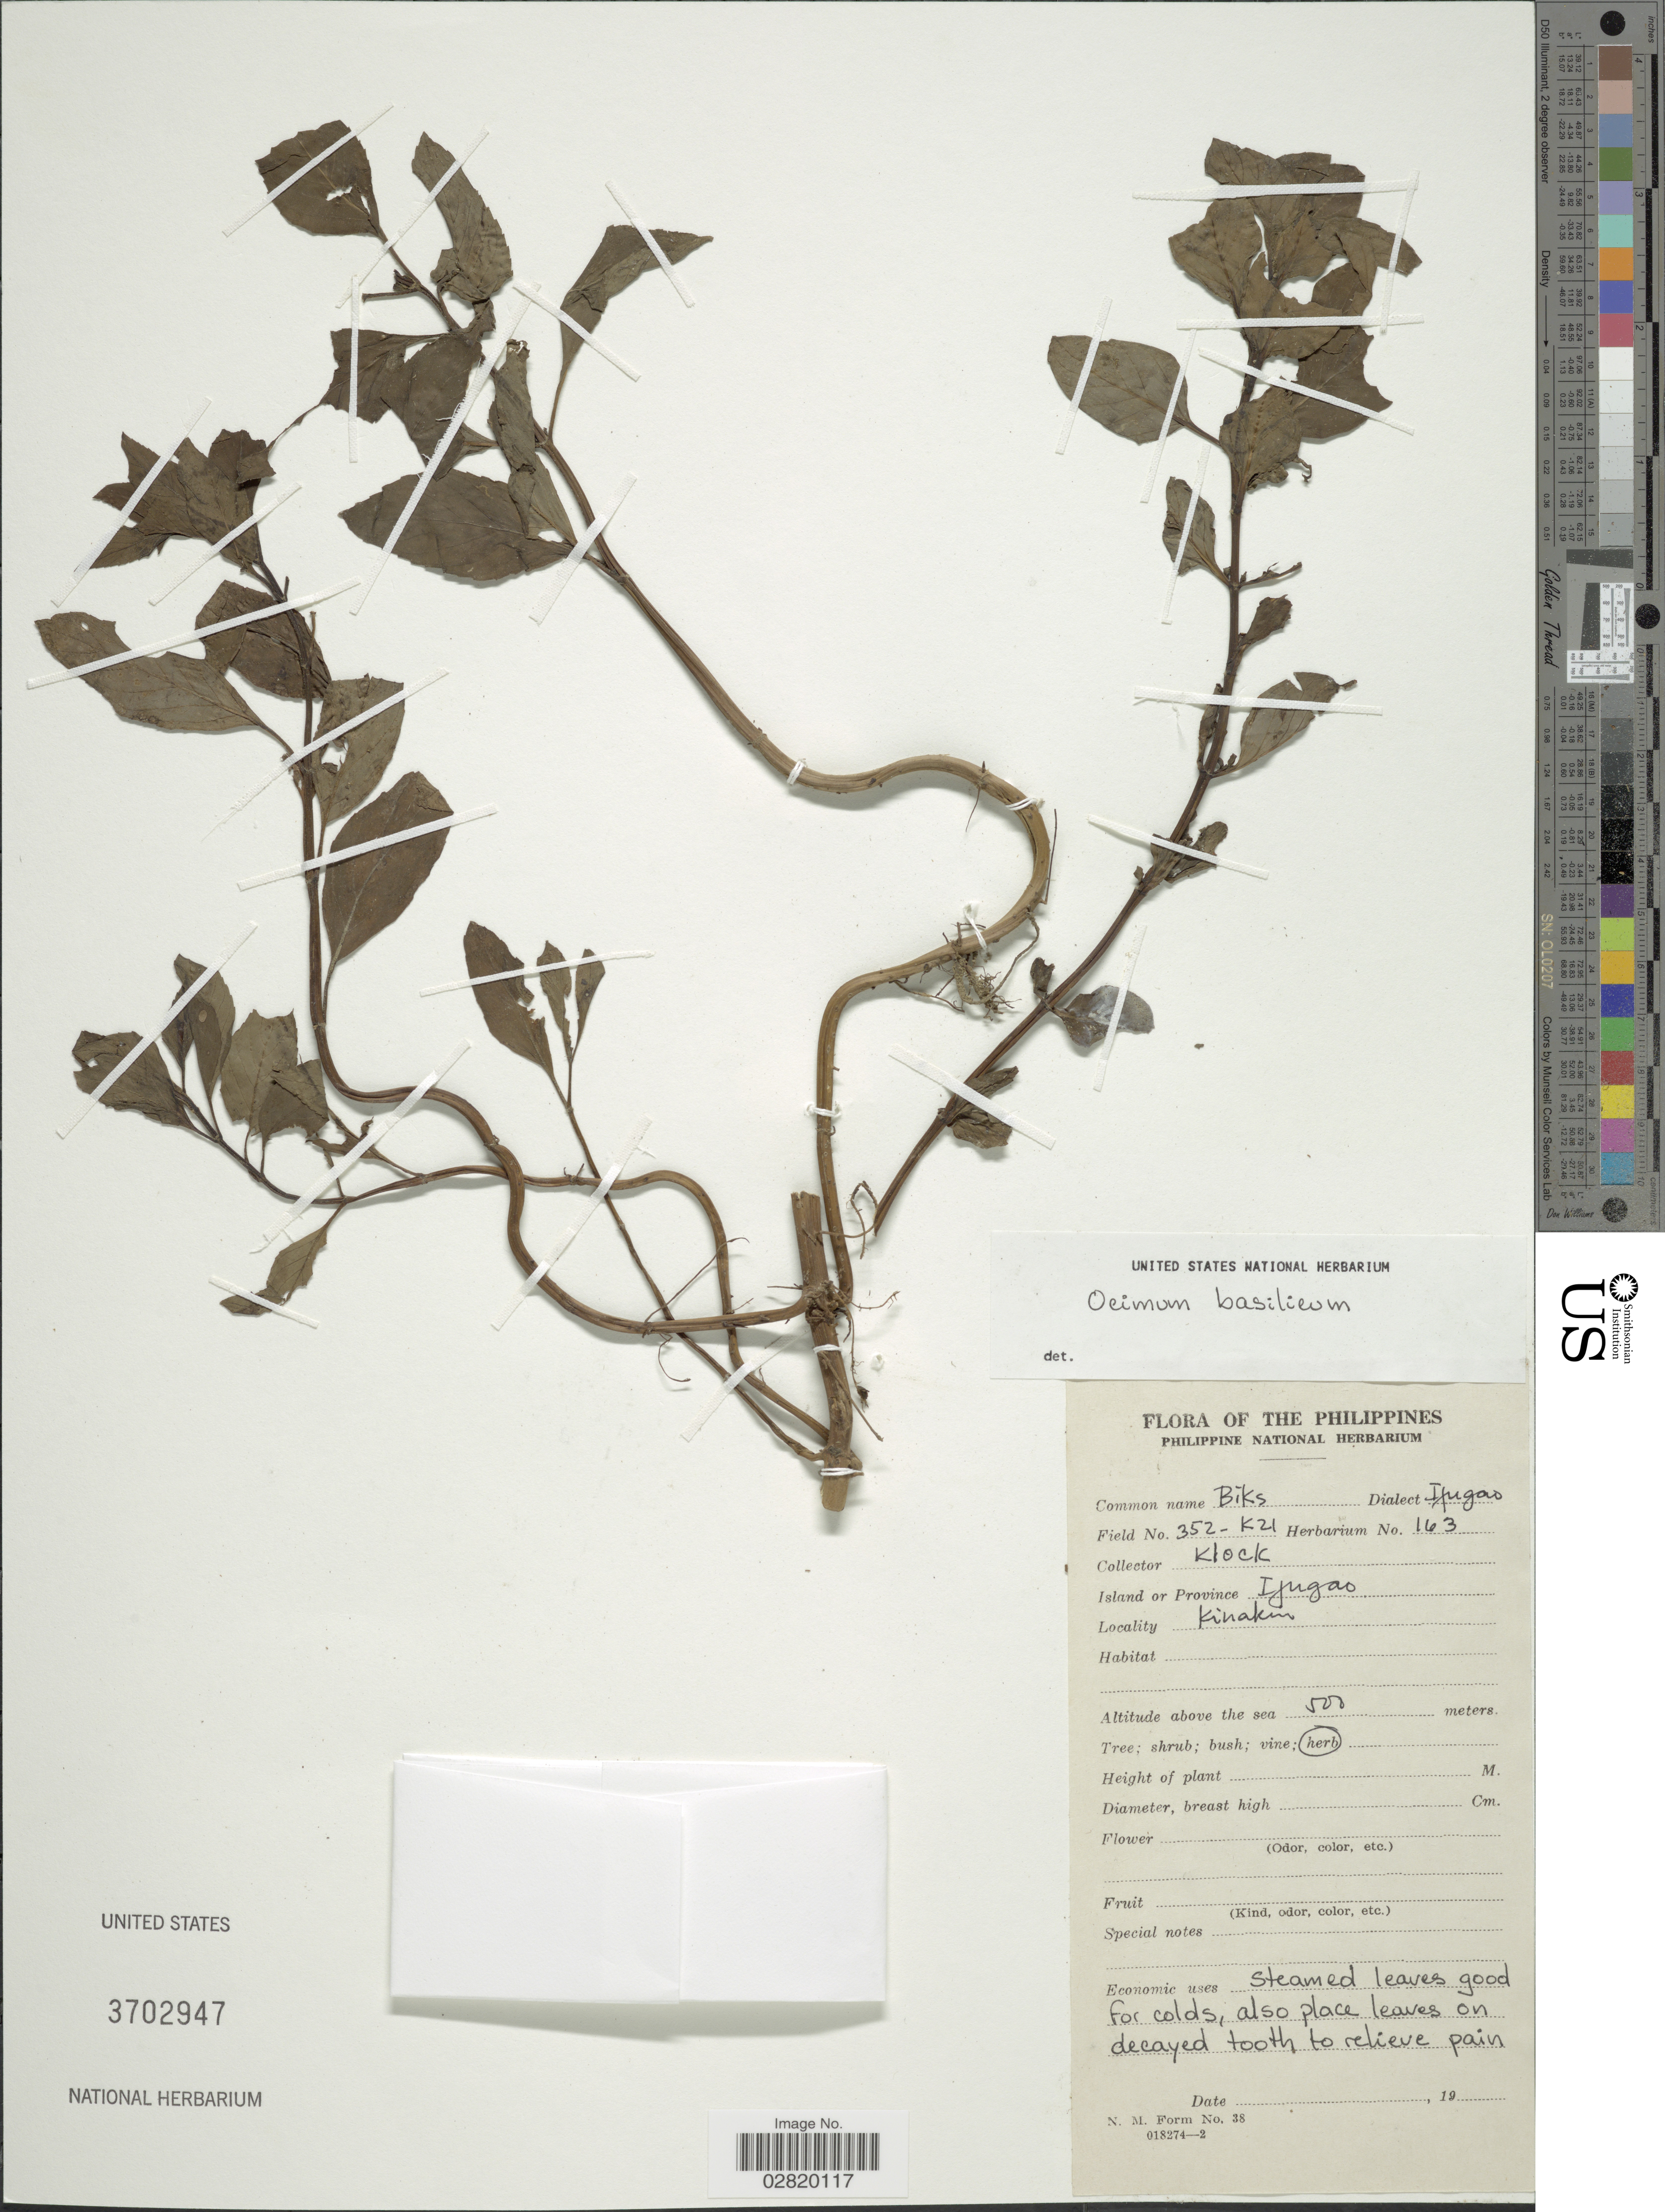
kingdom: Plantae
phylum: Tracheophyta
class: Magnoliopsida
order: Lamiales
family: Lamiaceae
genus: Ocimum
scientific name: Ocimum basilicum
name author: L.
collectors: Klock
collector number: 163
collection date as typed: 19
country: Philippines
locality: Island Ifugao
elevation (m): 500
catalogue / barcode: US 3702947